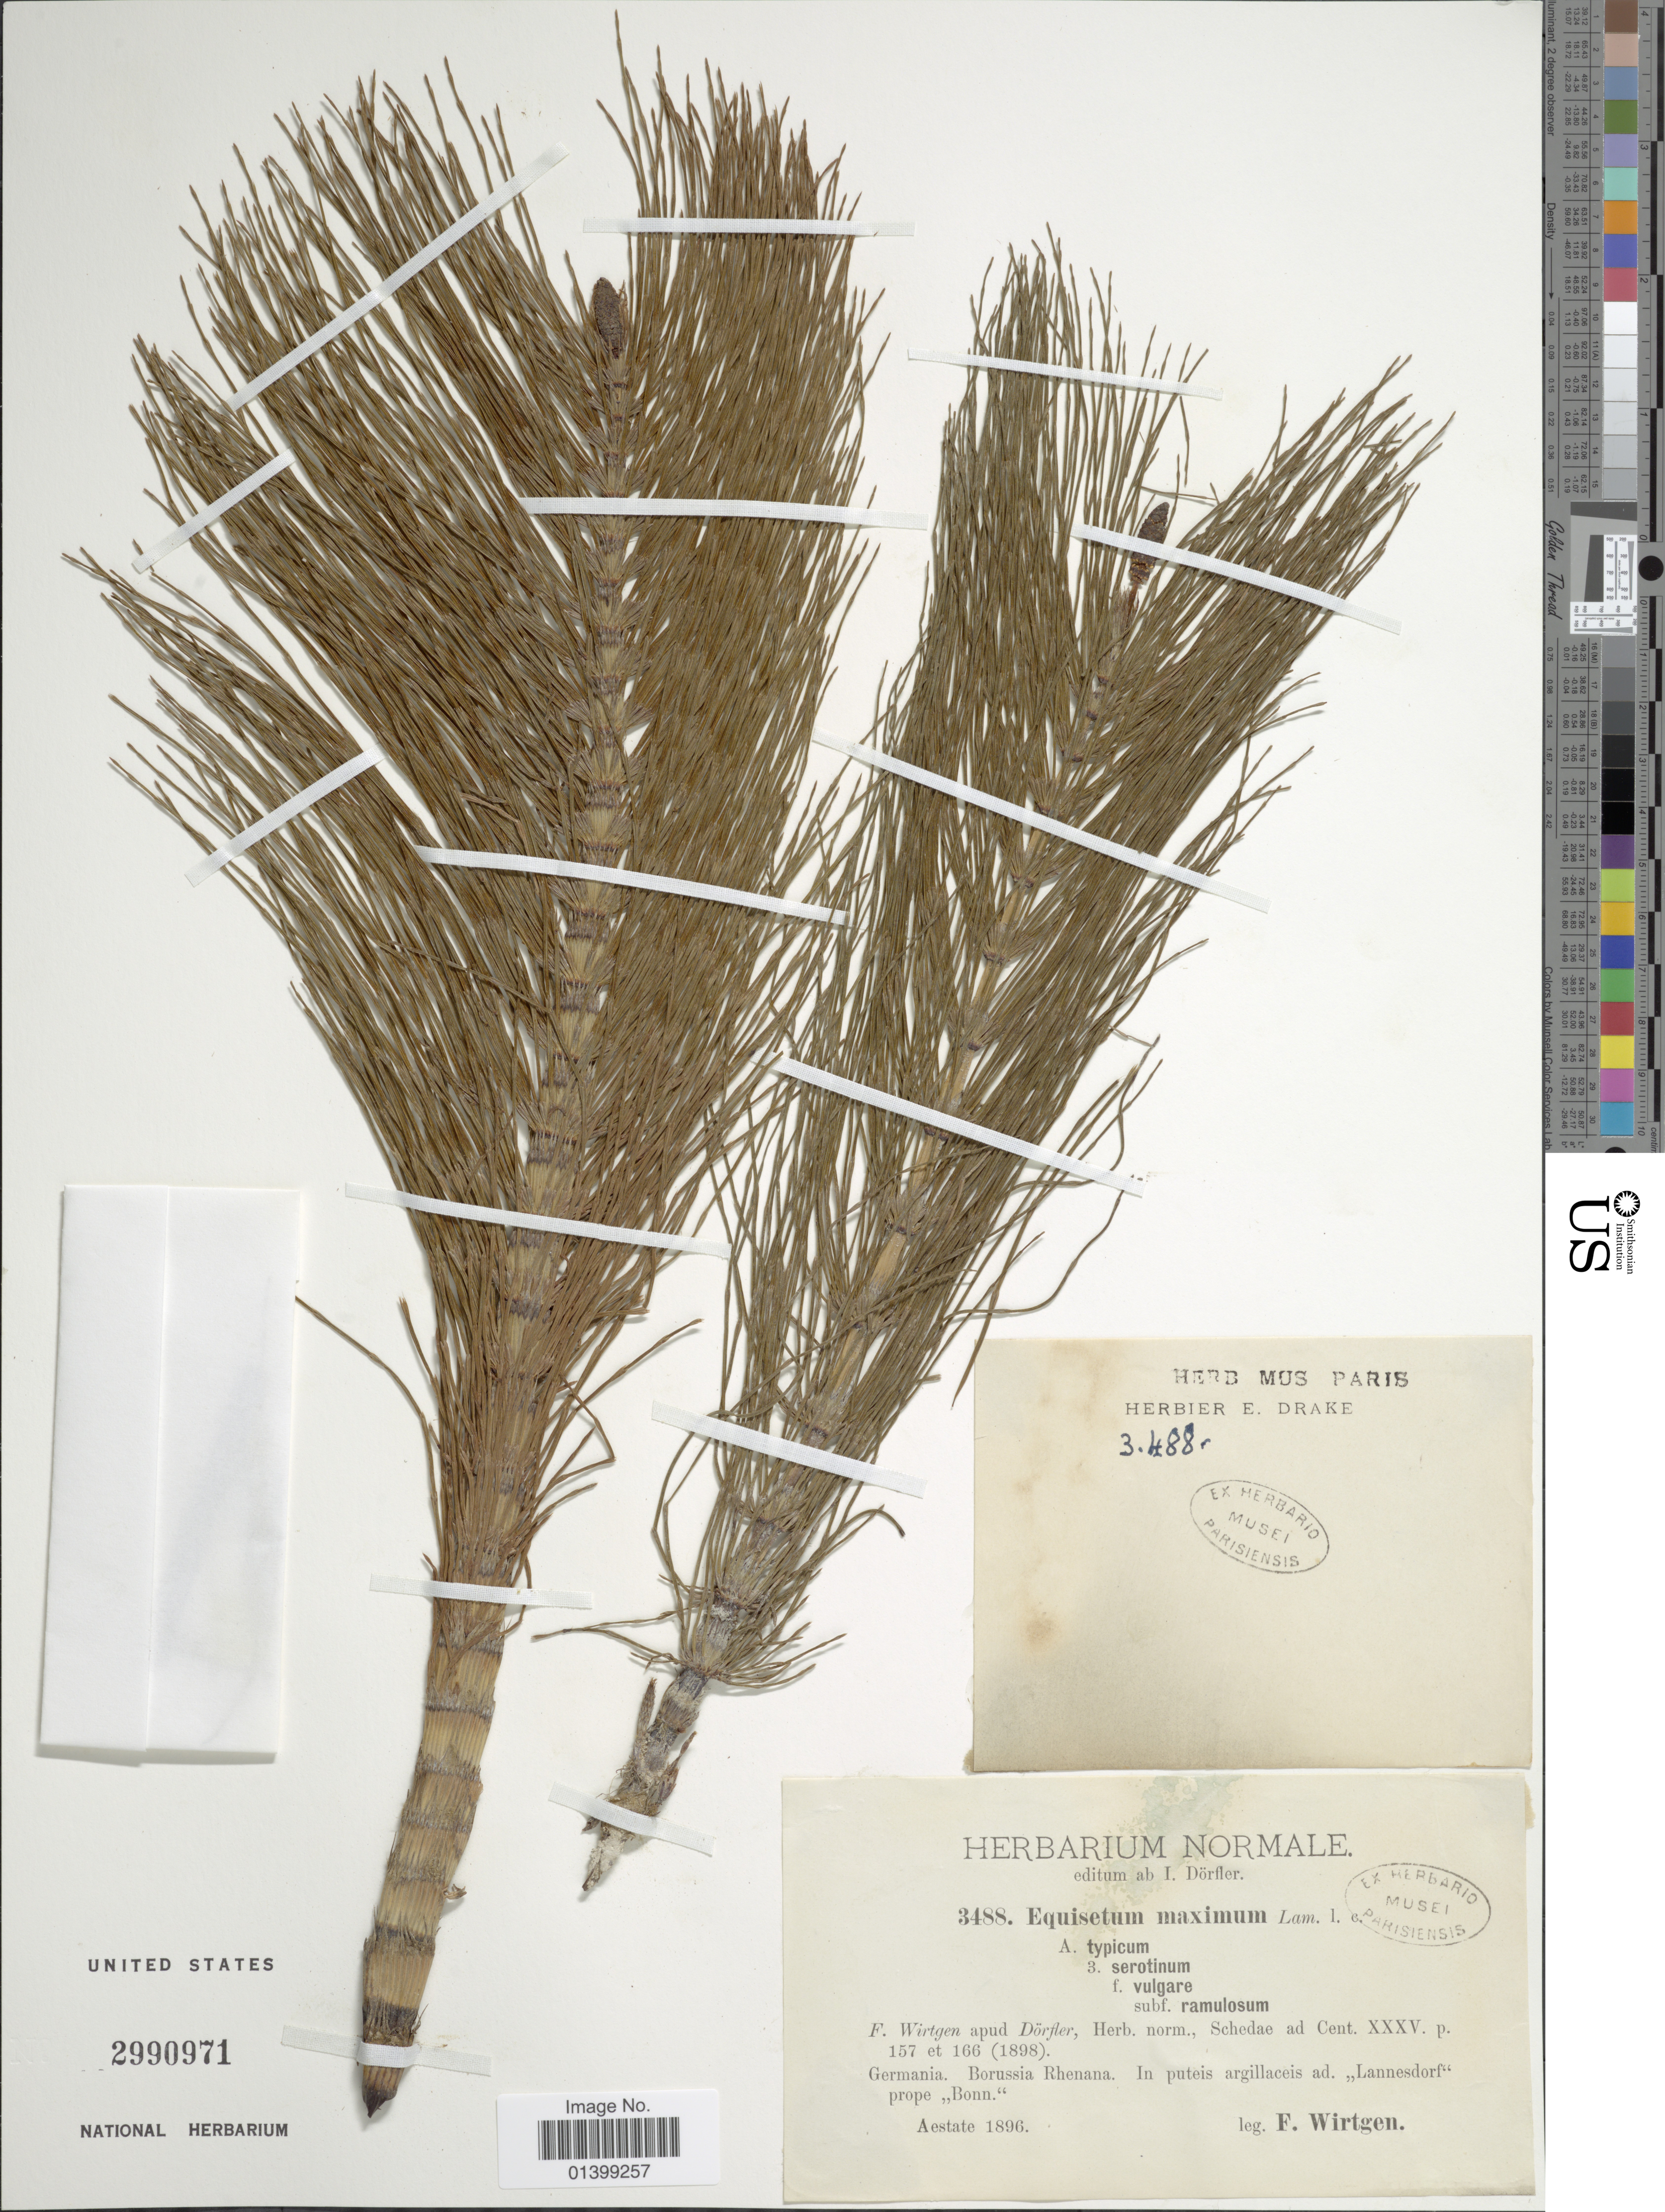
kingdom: Plantae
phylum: Tracheophyta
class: Polypodiopsida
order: Equisetales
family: Equisetaceae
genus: Equisetum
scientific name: Equisetum telmateia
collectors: F. Wirtgen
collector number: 3488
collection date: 1896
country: Germany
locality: Borussia Rhenana, In puteis argillaceis ad ,, Lannesdorf' prope ,,Bonn'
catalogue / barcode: US 2990971